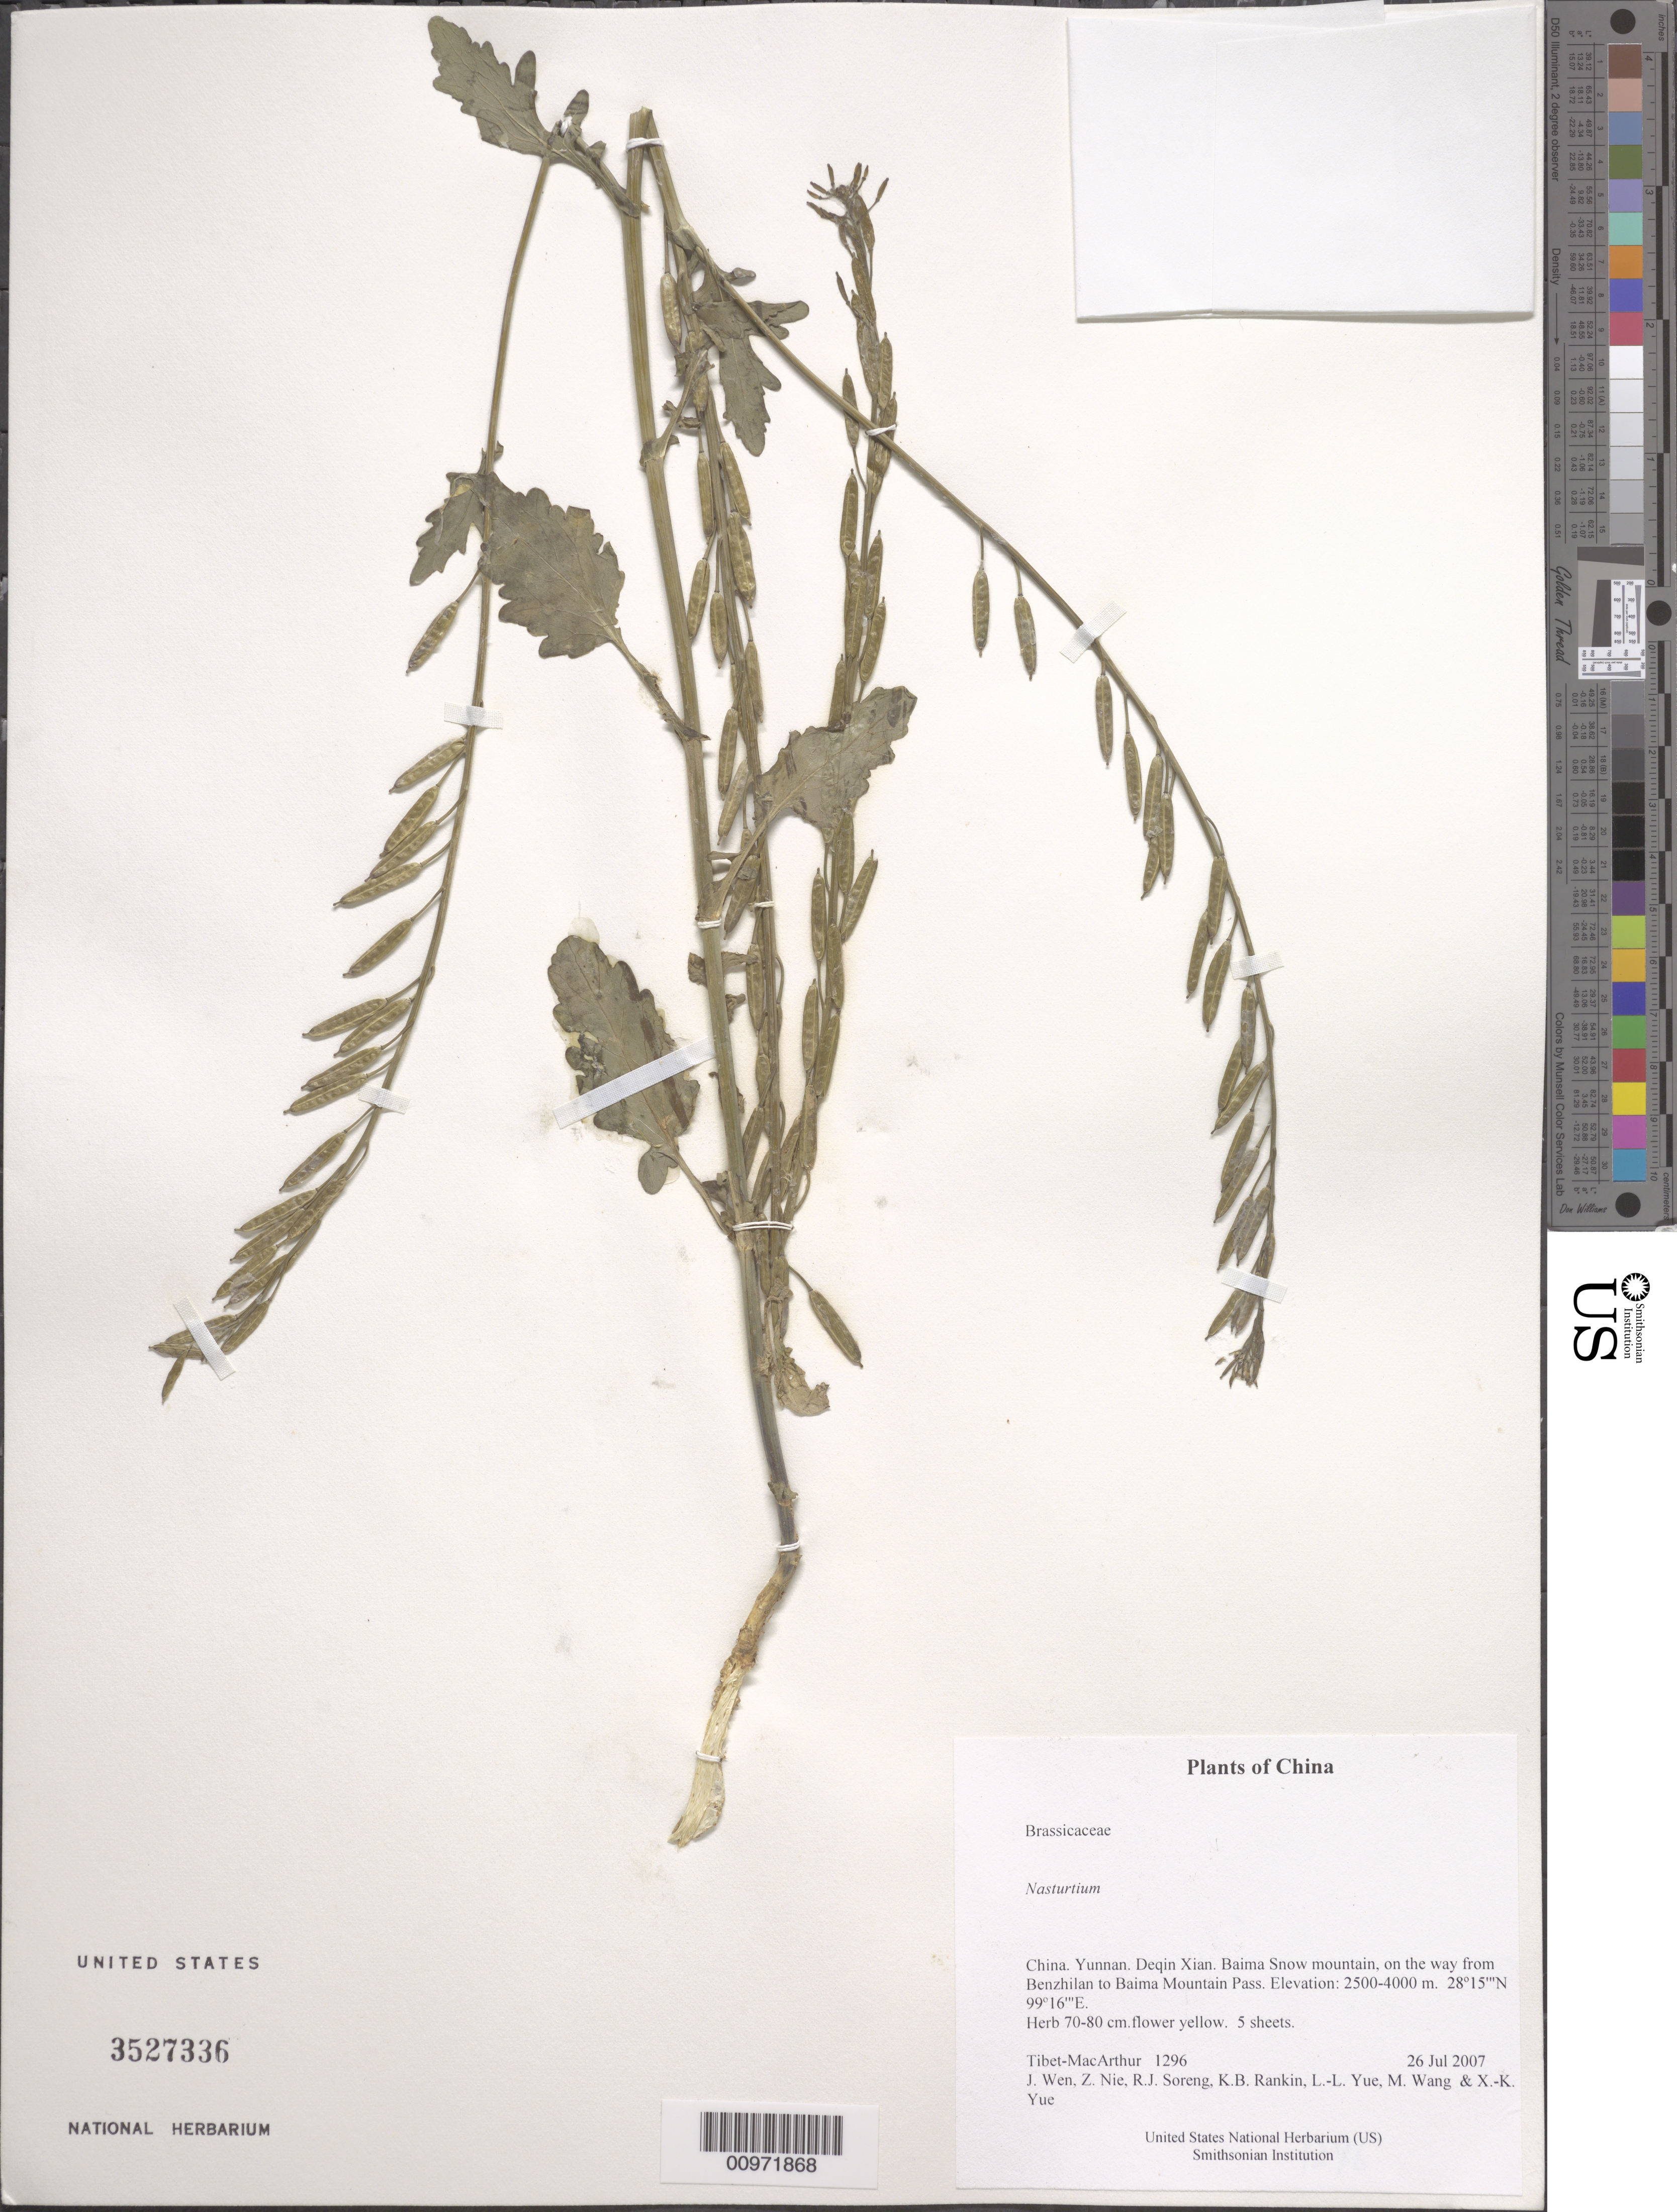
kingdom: Plantae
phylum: Tracheophyta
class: Magnoliopsida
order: Brassicales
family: Brassicaceae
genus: Nasturtium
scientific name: Nasturtium sp.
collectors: Tibet-MacArthur, J. Wen, Z. Nie, R. J. Soreng, K. Rankin, L. Yue, M. Wang & X. Yue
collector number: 1296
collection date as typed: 26 Jul 2007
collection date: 2007-07-26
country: China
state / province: Yunnan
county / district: Deqin Xian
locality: Baima Snow mountain, on the way from Benzhilan to Baima Mountain Pass.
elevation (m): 2500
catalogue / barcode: US 3527336